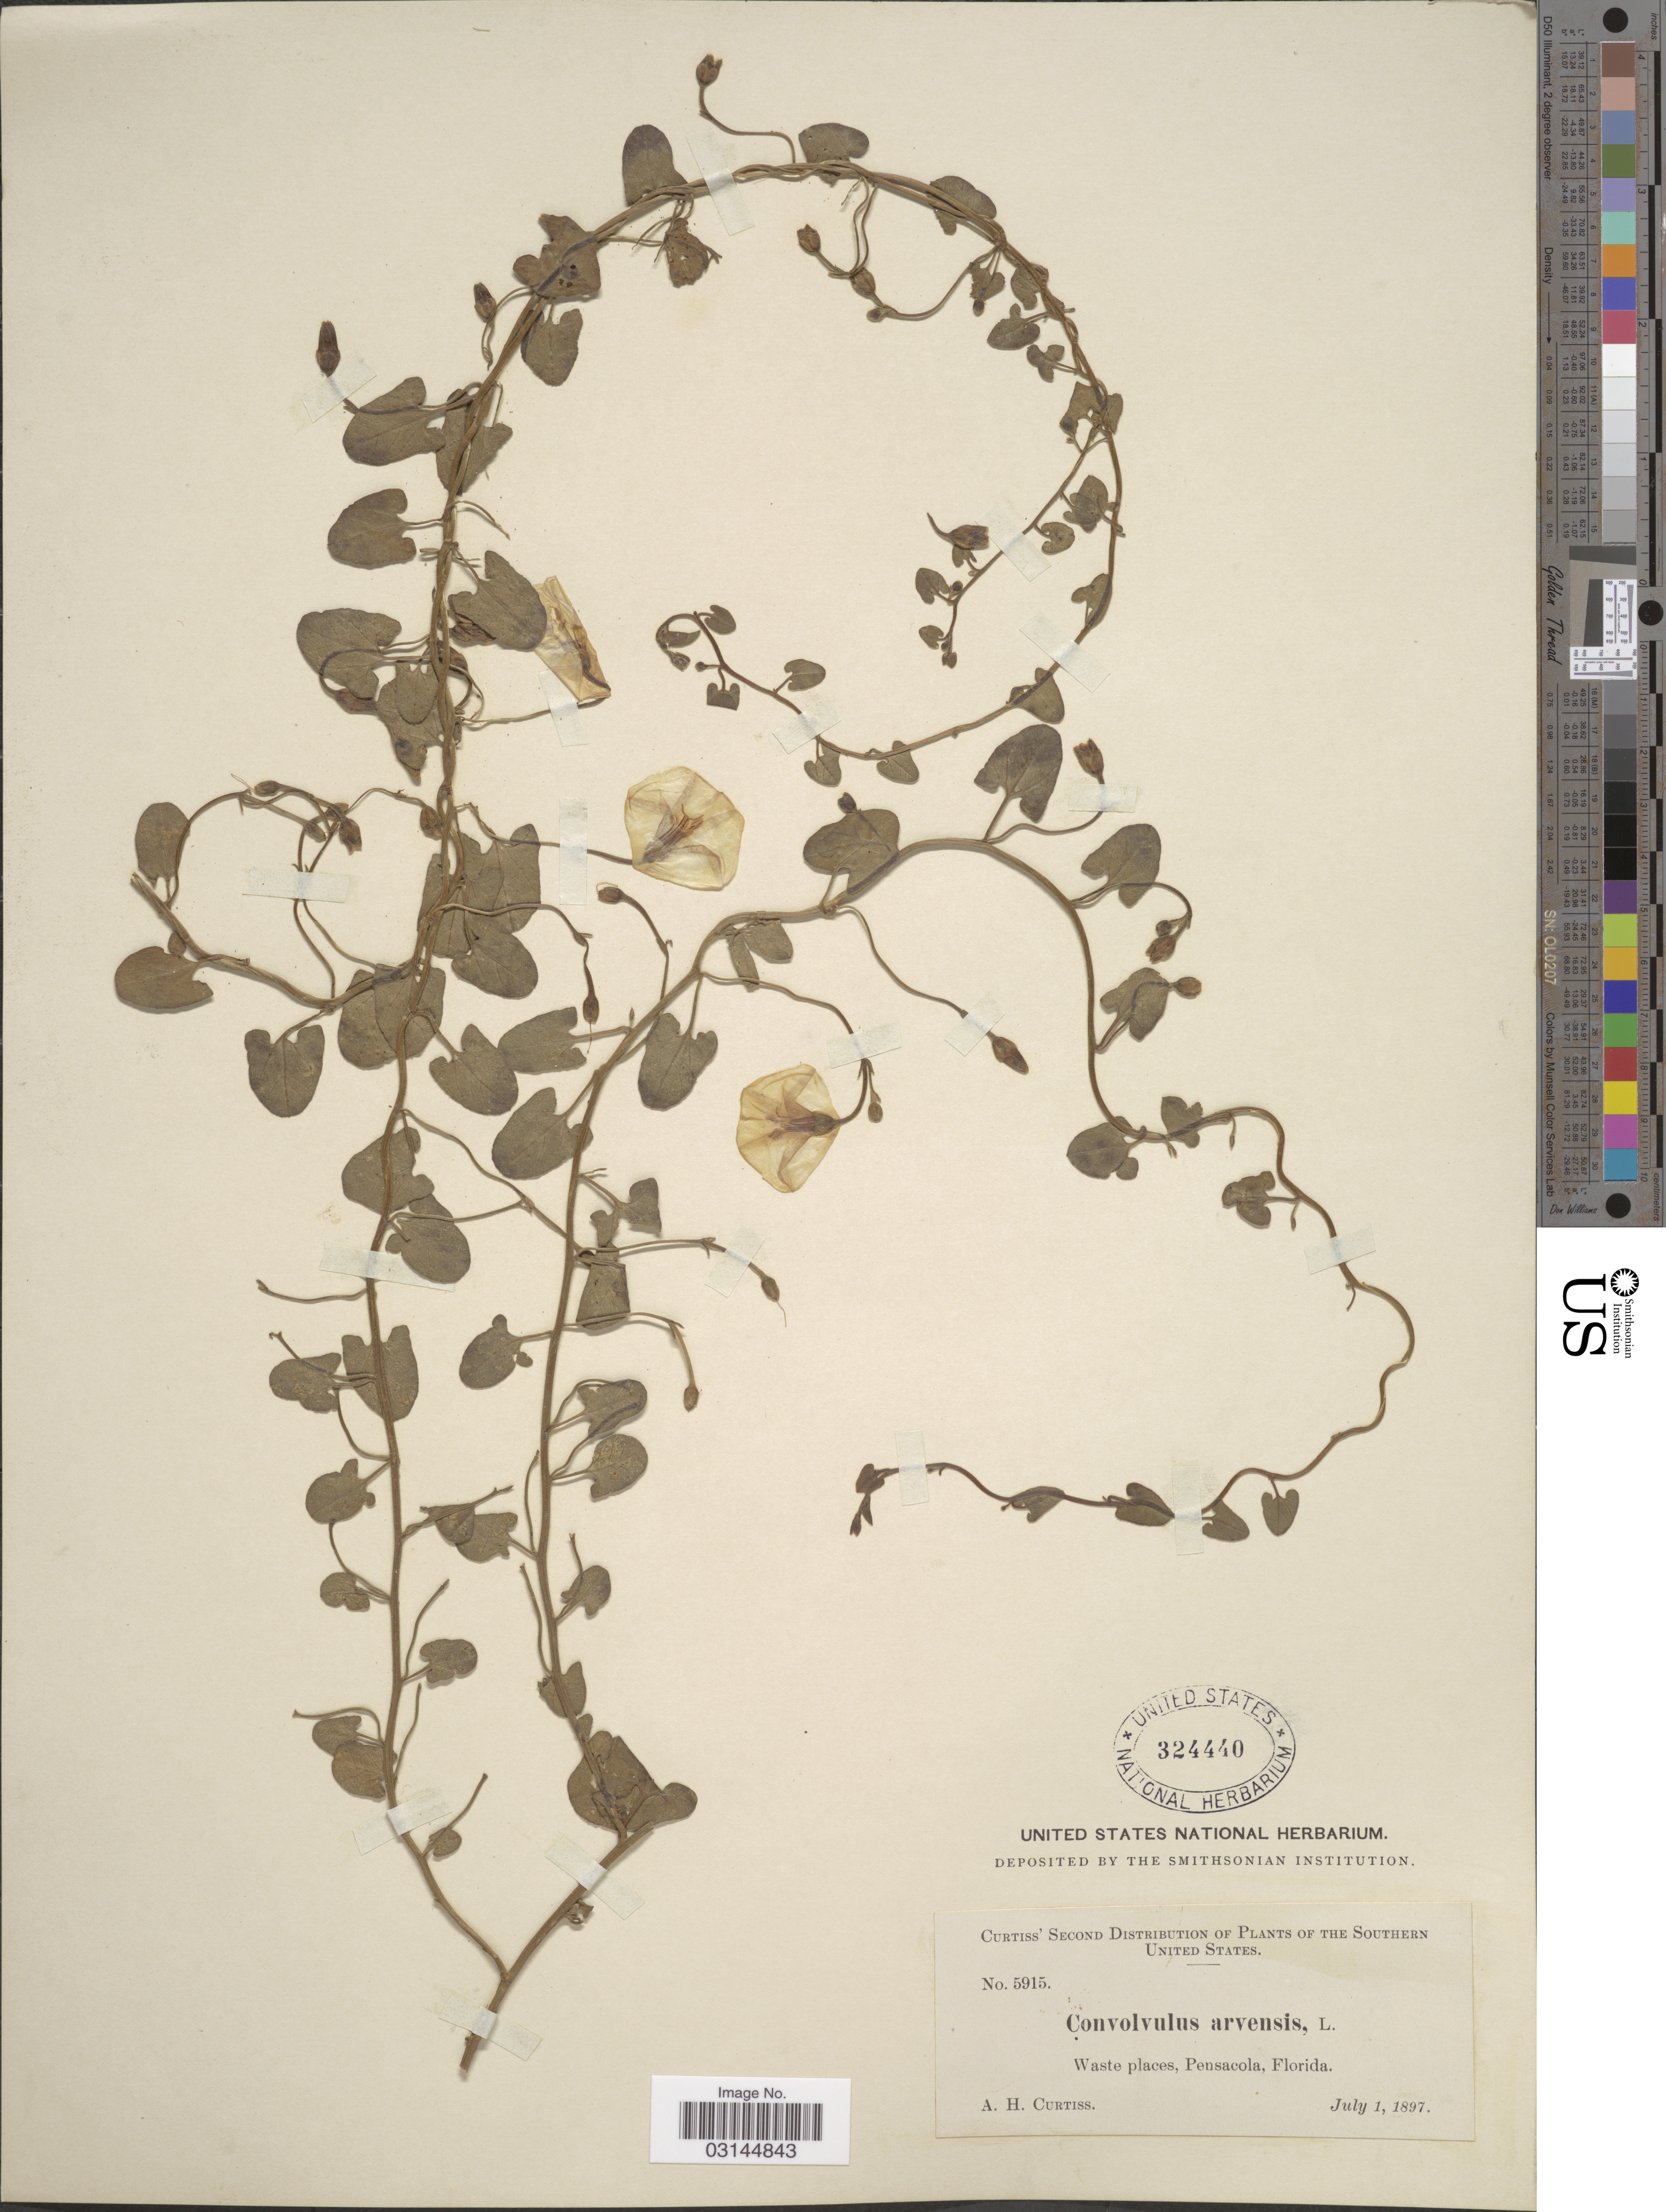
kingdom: Plantae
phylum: Tracheophyta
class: Magnoliopsida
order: Solanales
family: Convolvulaceae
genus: Convolvulus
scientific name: Convolvulus arvensis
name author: L.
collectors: A. H. Curtiss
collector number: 5915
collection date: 1897-07-01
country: United States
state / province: Florida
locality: The Southern United States, Wasted places, Pensacola.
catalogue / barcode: US 324440